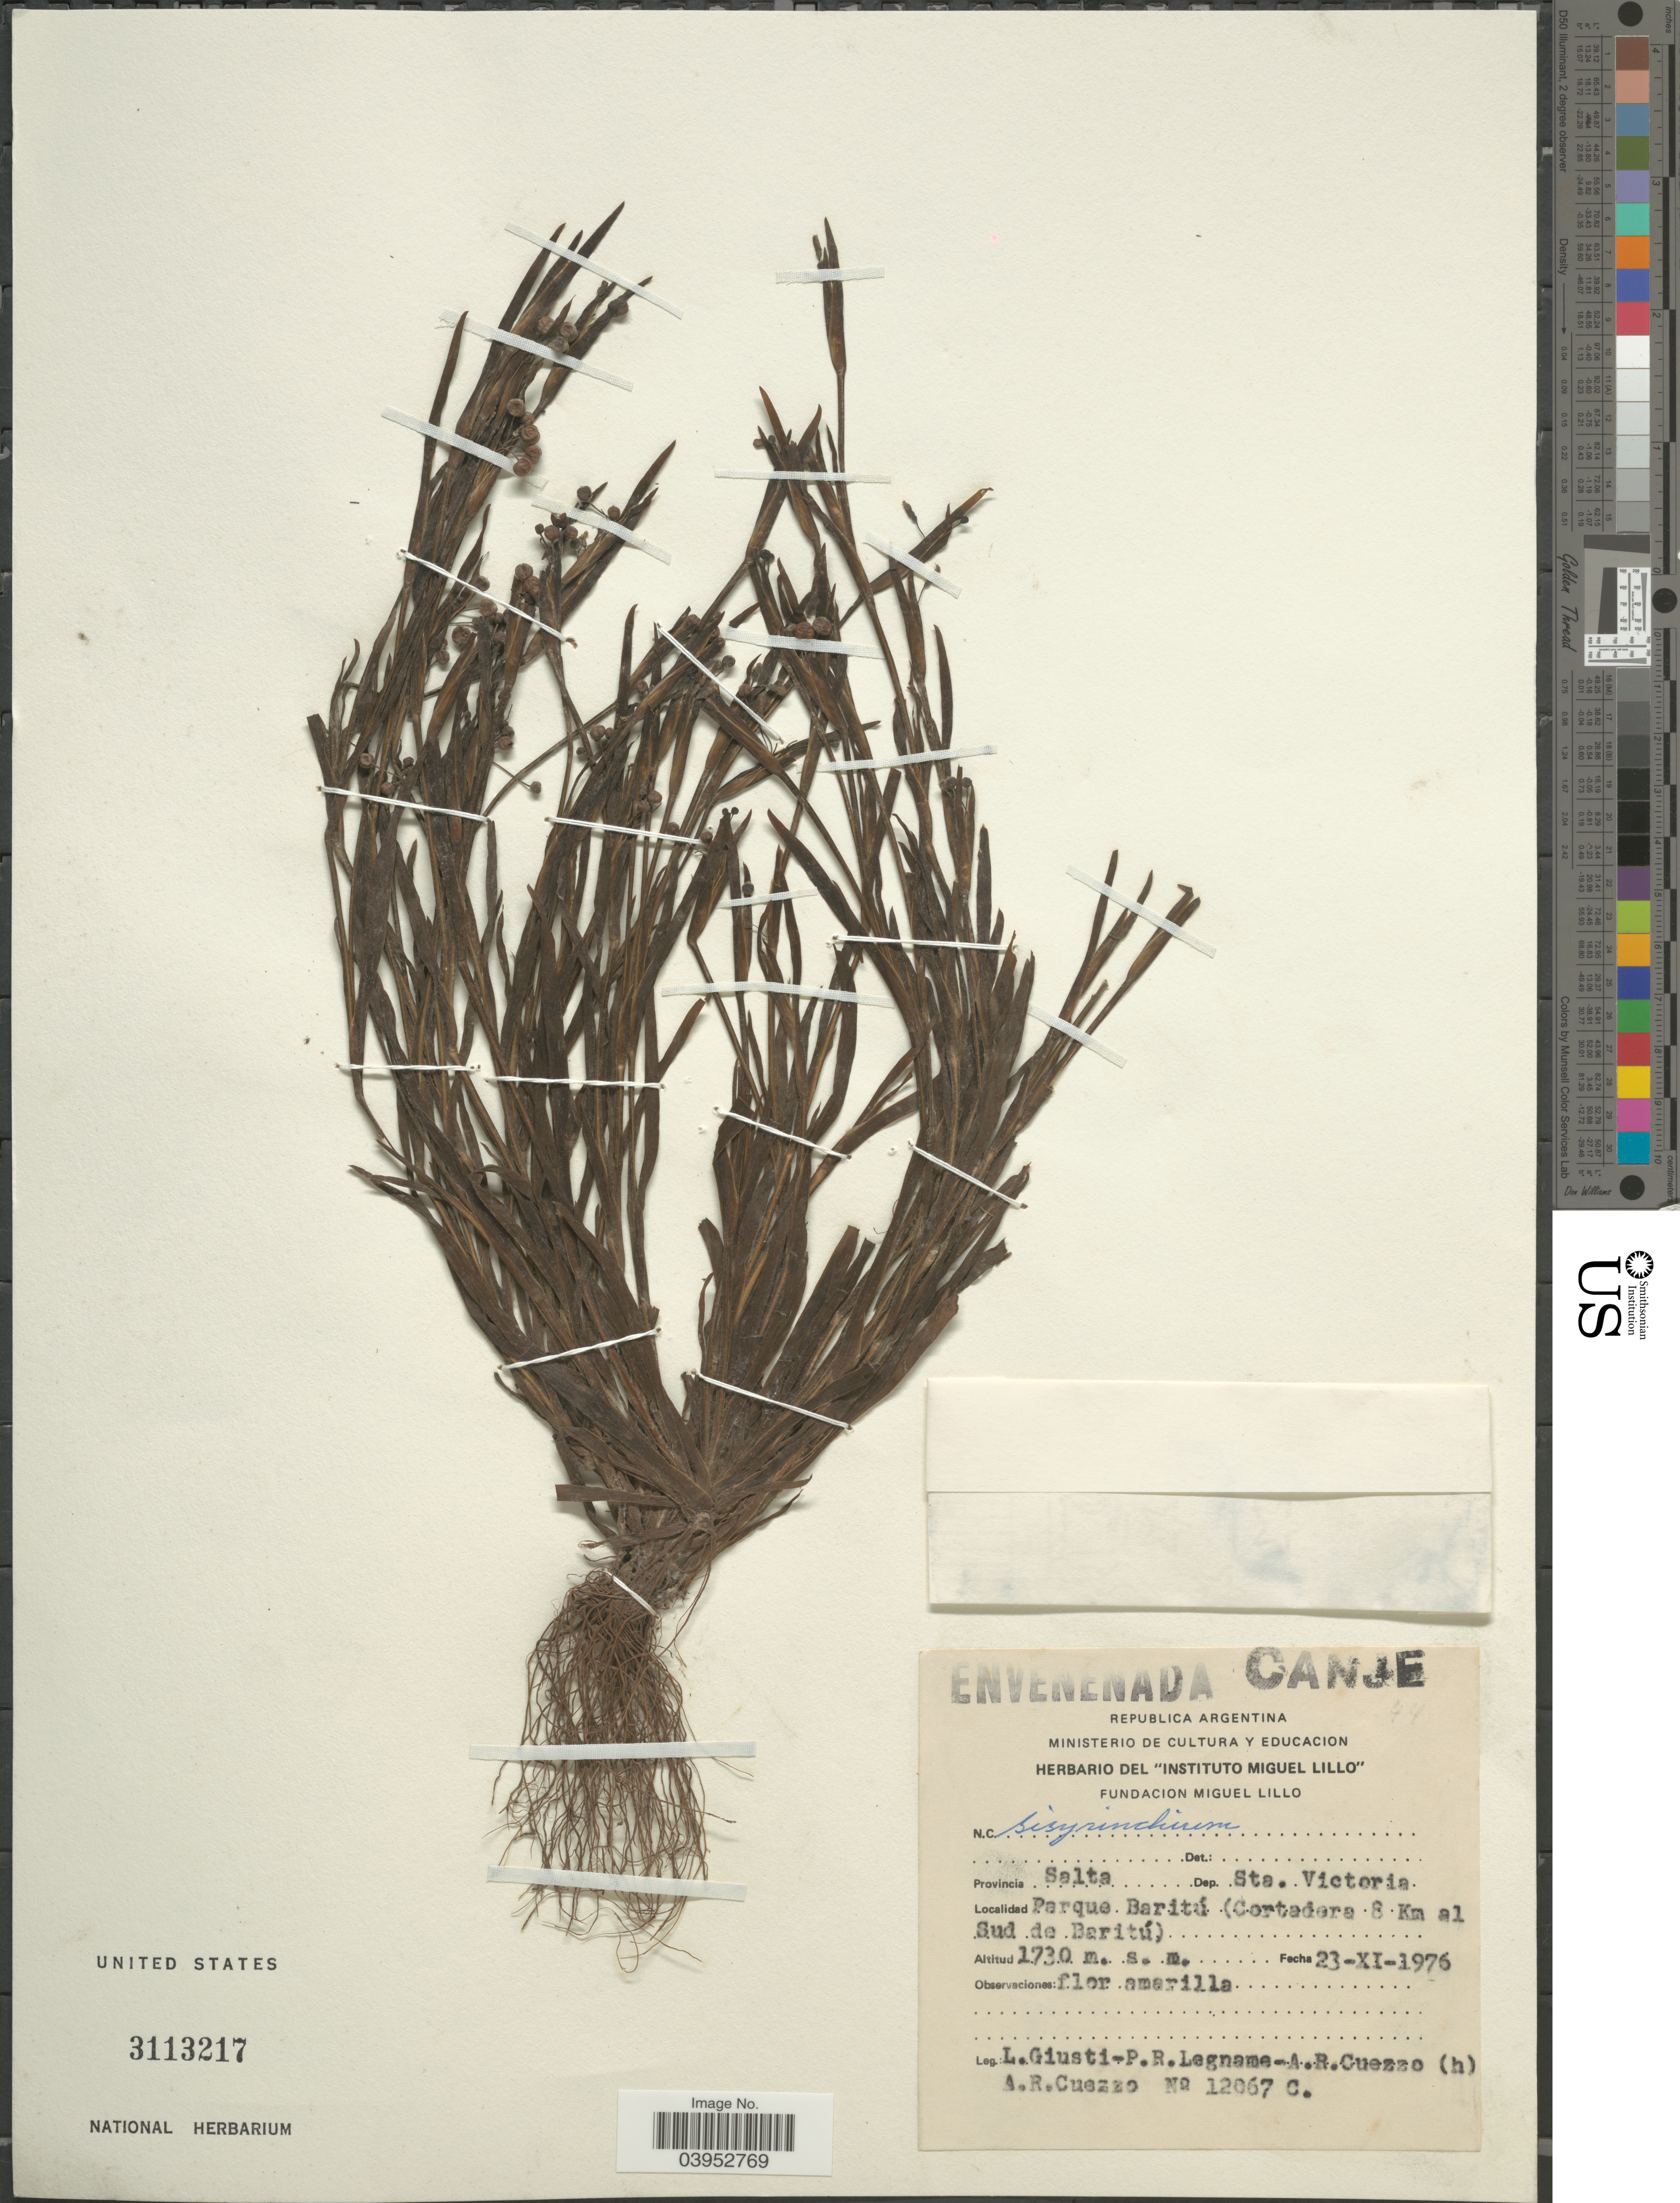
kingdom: Plantae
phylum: Tracheophyta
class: Liliopsida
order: Asparagales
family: Iridaceae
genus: Sisyrinchium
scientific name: Sisyrinchium sp.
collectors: L. Giusti, P. R. Legname & A. Cuezzo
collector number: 12067C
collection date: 1976-11-23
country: Argentina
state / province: Salta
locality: Dep. Sta. Victoria. Parque Baritá (Cortadera 8 Km al Sud de Baritú.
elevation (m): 1730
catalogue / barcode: US 3113217